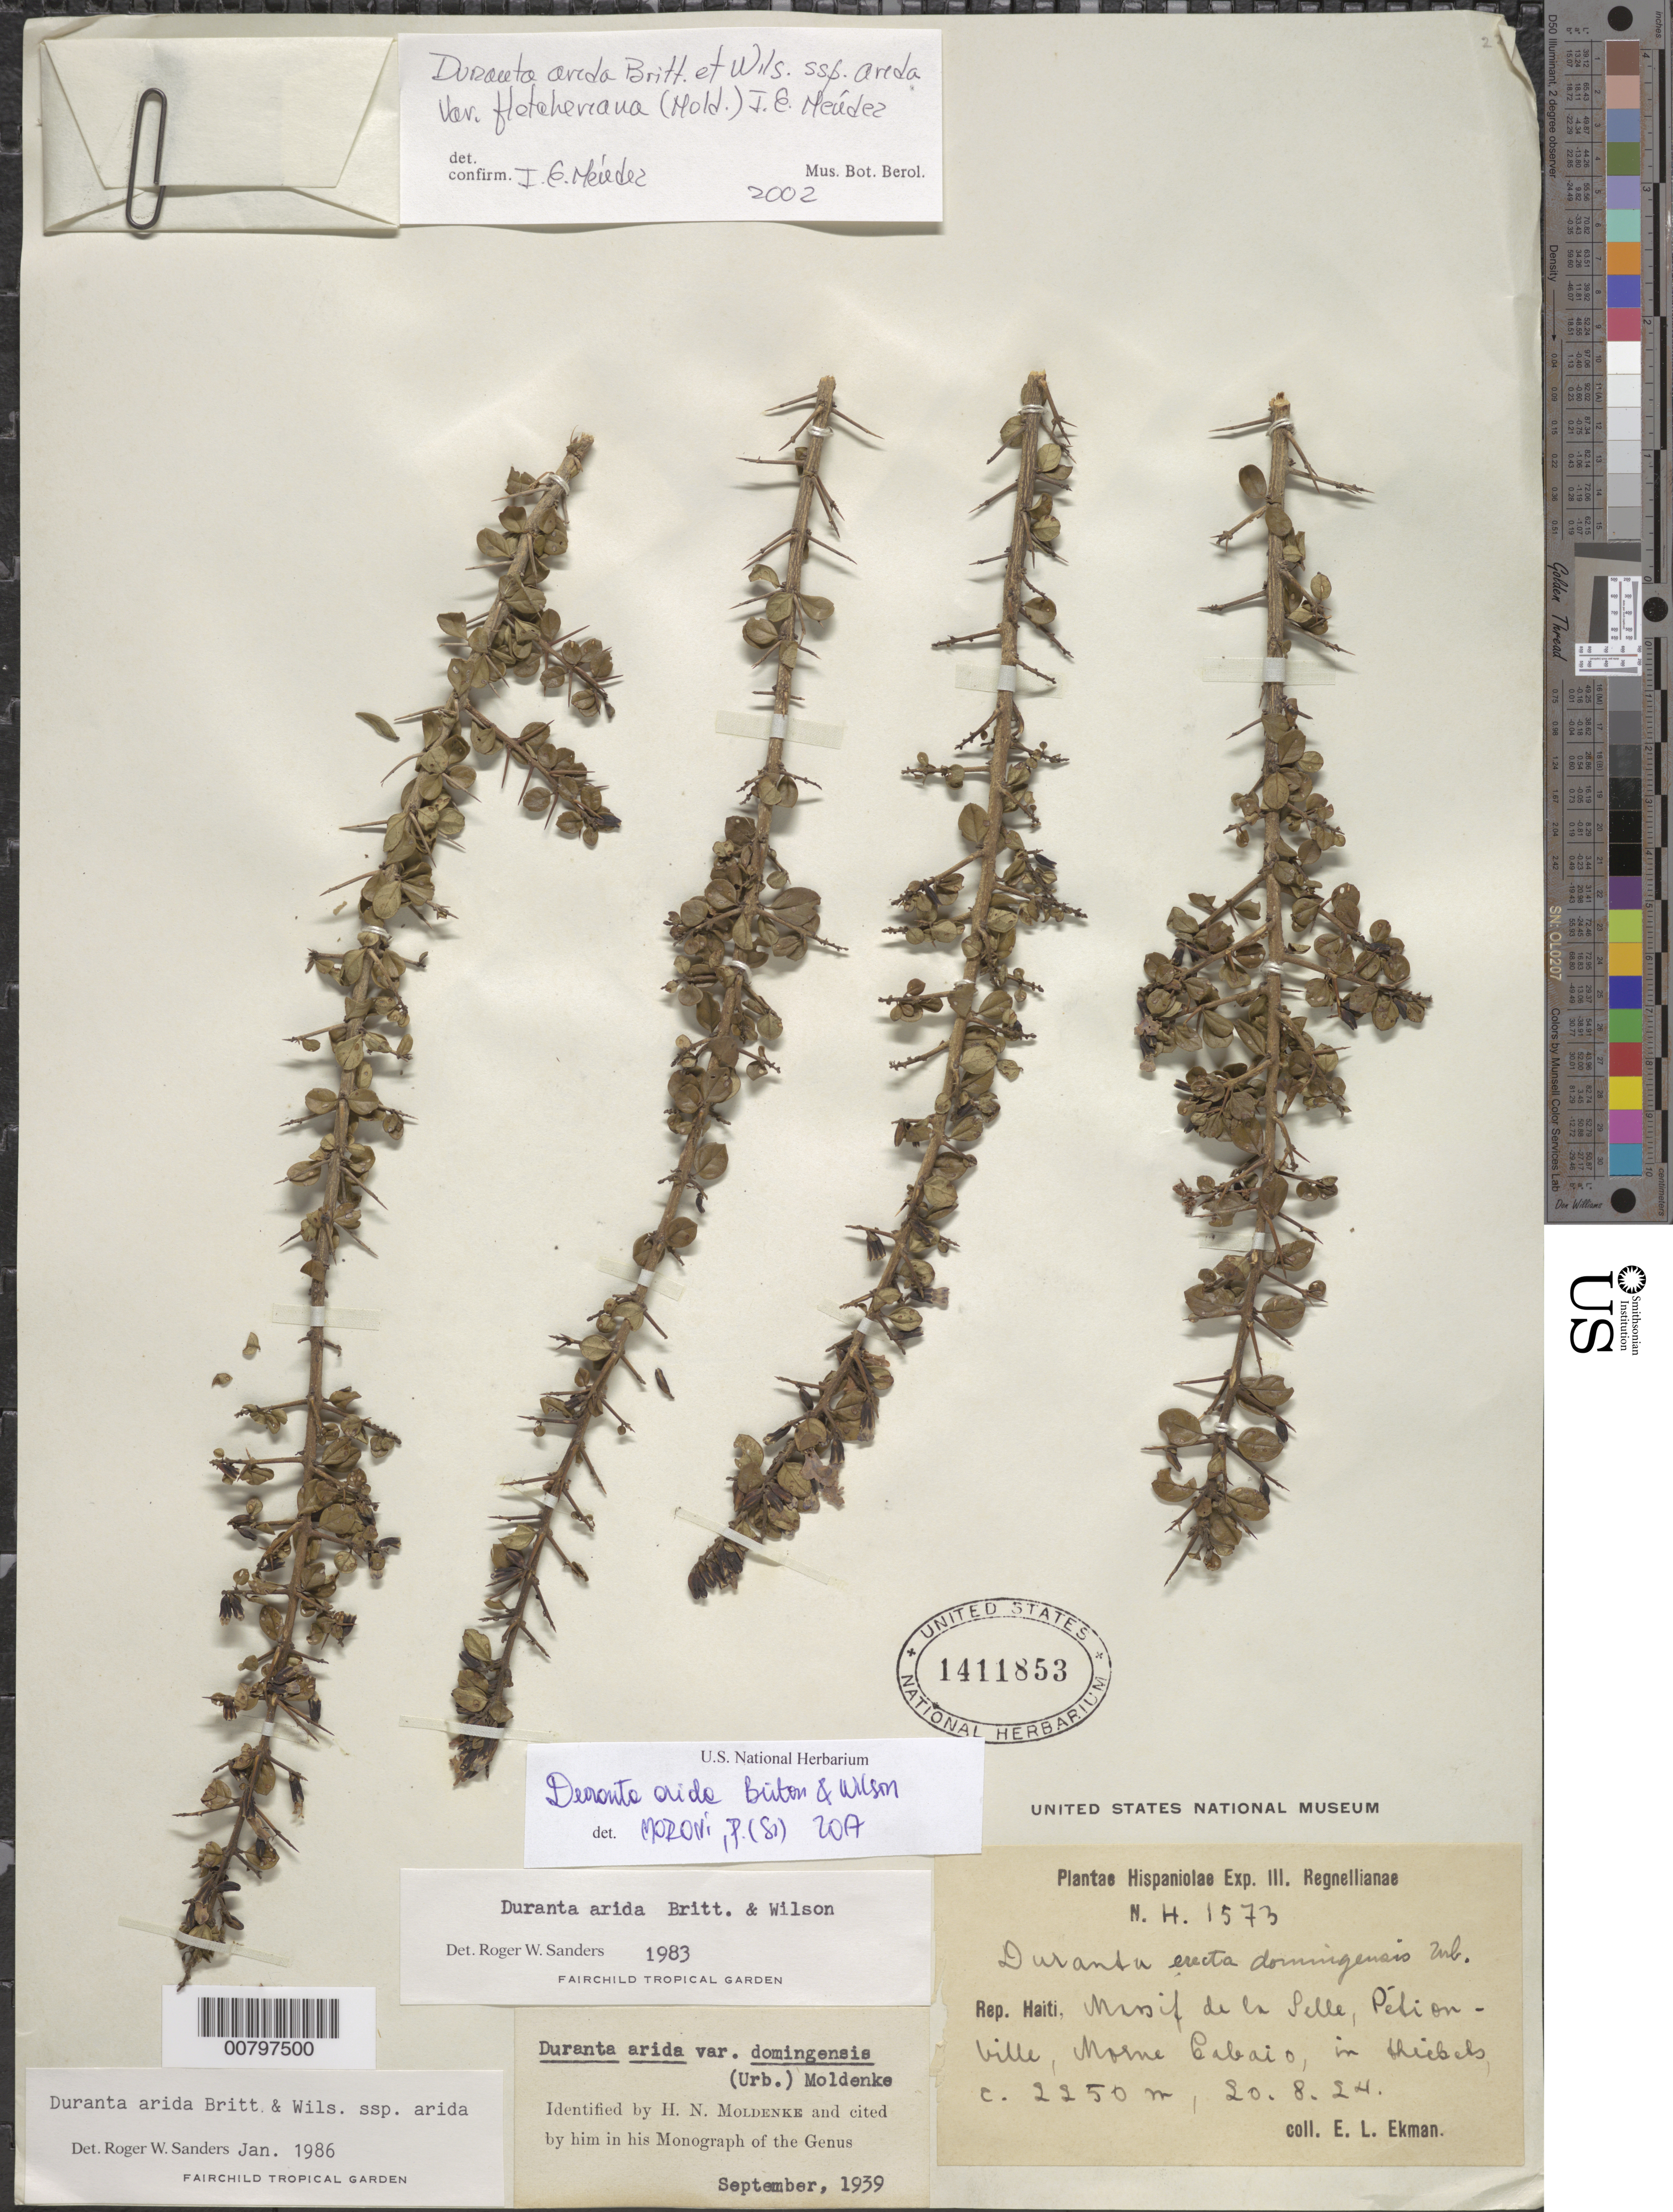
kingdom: Plantae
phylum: Tracheophyta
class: Magnoliopsida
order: Lamiales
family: Verbenaceae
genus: Duranta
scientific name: Duranta arida subsp. arida var. fletcheriana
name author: (Moldenke) I.E. Méndez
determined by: Méndez, Isidro E., (HIPC)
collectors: E. L. Ekman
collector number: H 1573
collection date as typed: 20 Aug 1924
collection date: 1924-08-20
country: Haiti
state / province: Ouest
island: Hispaniola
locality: Massif de la Selle, Pétionville, Morne Cabaio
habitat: In thickets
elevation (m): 2250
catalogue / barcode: US 1411853